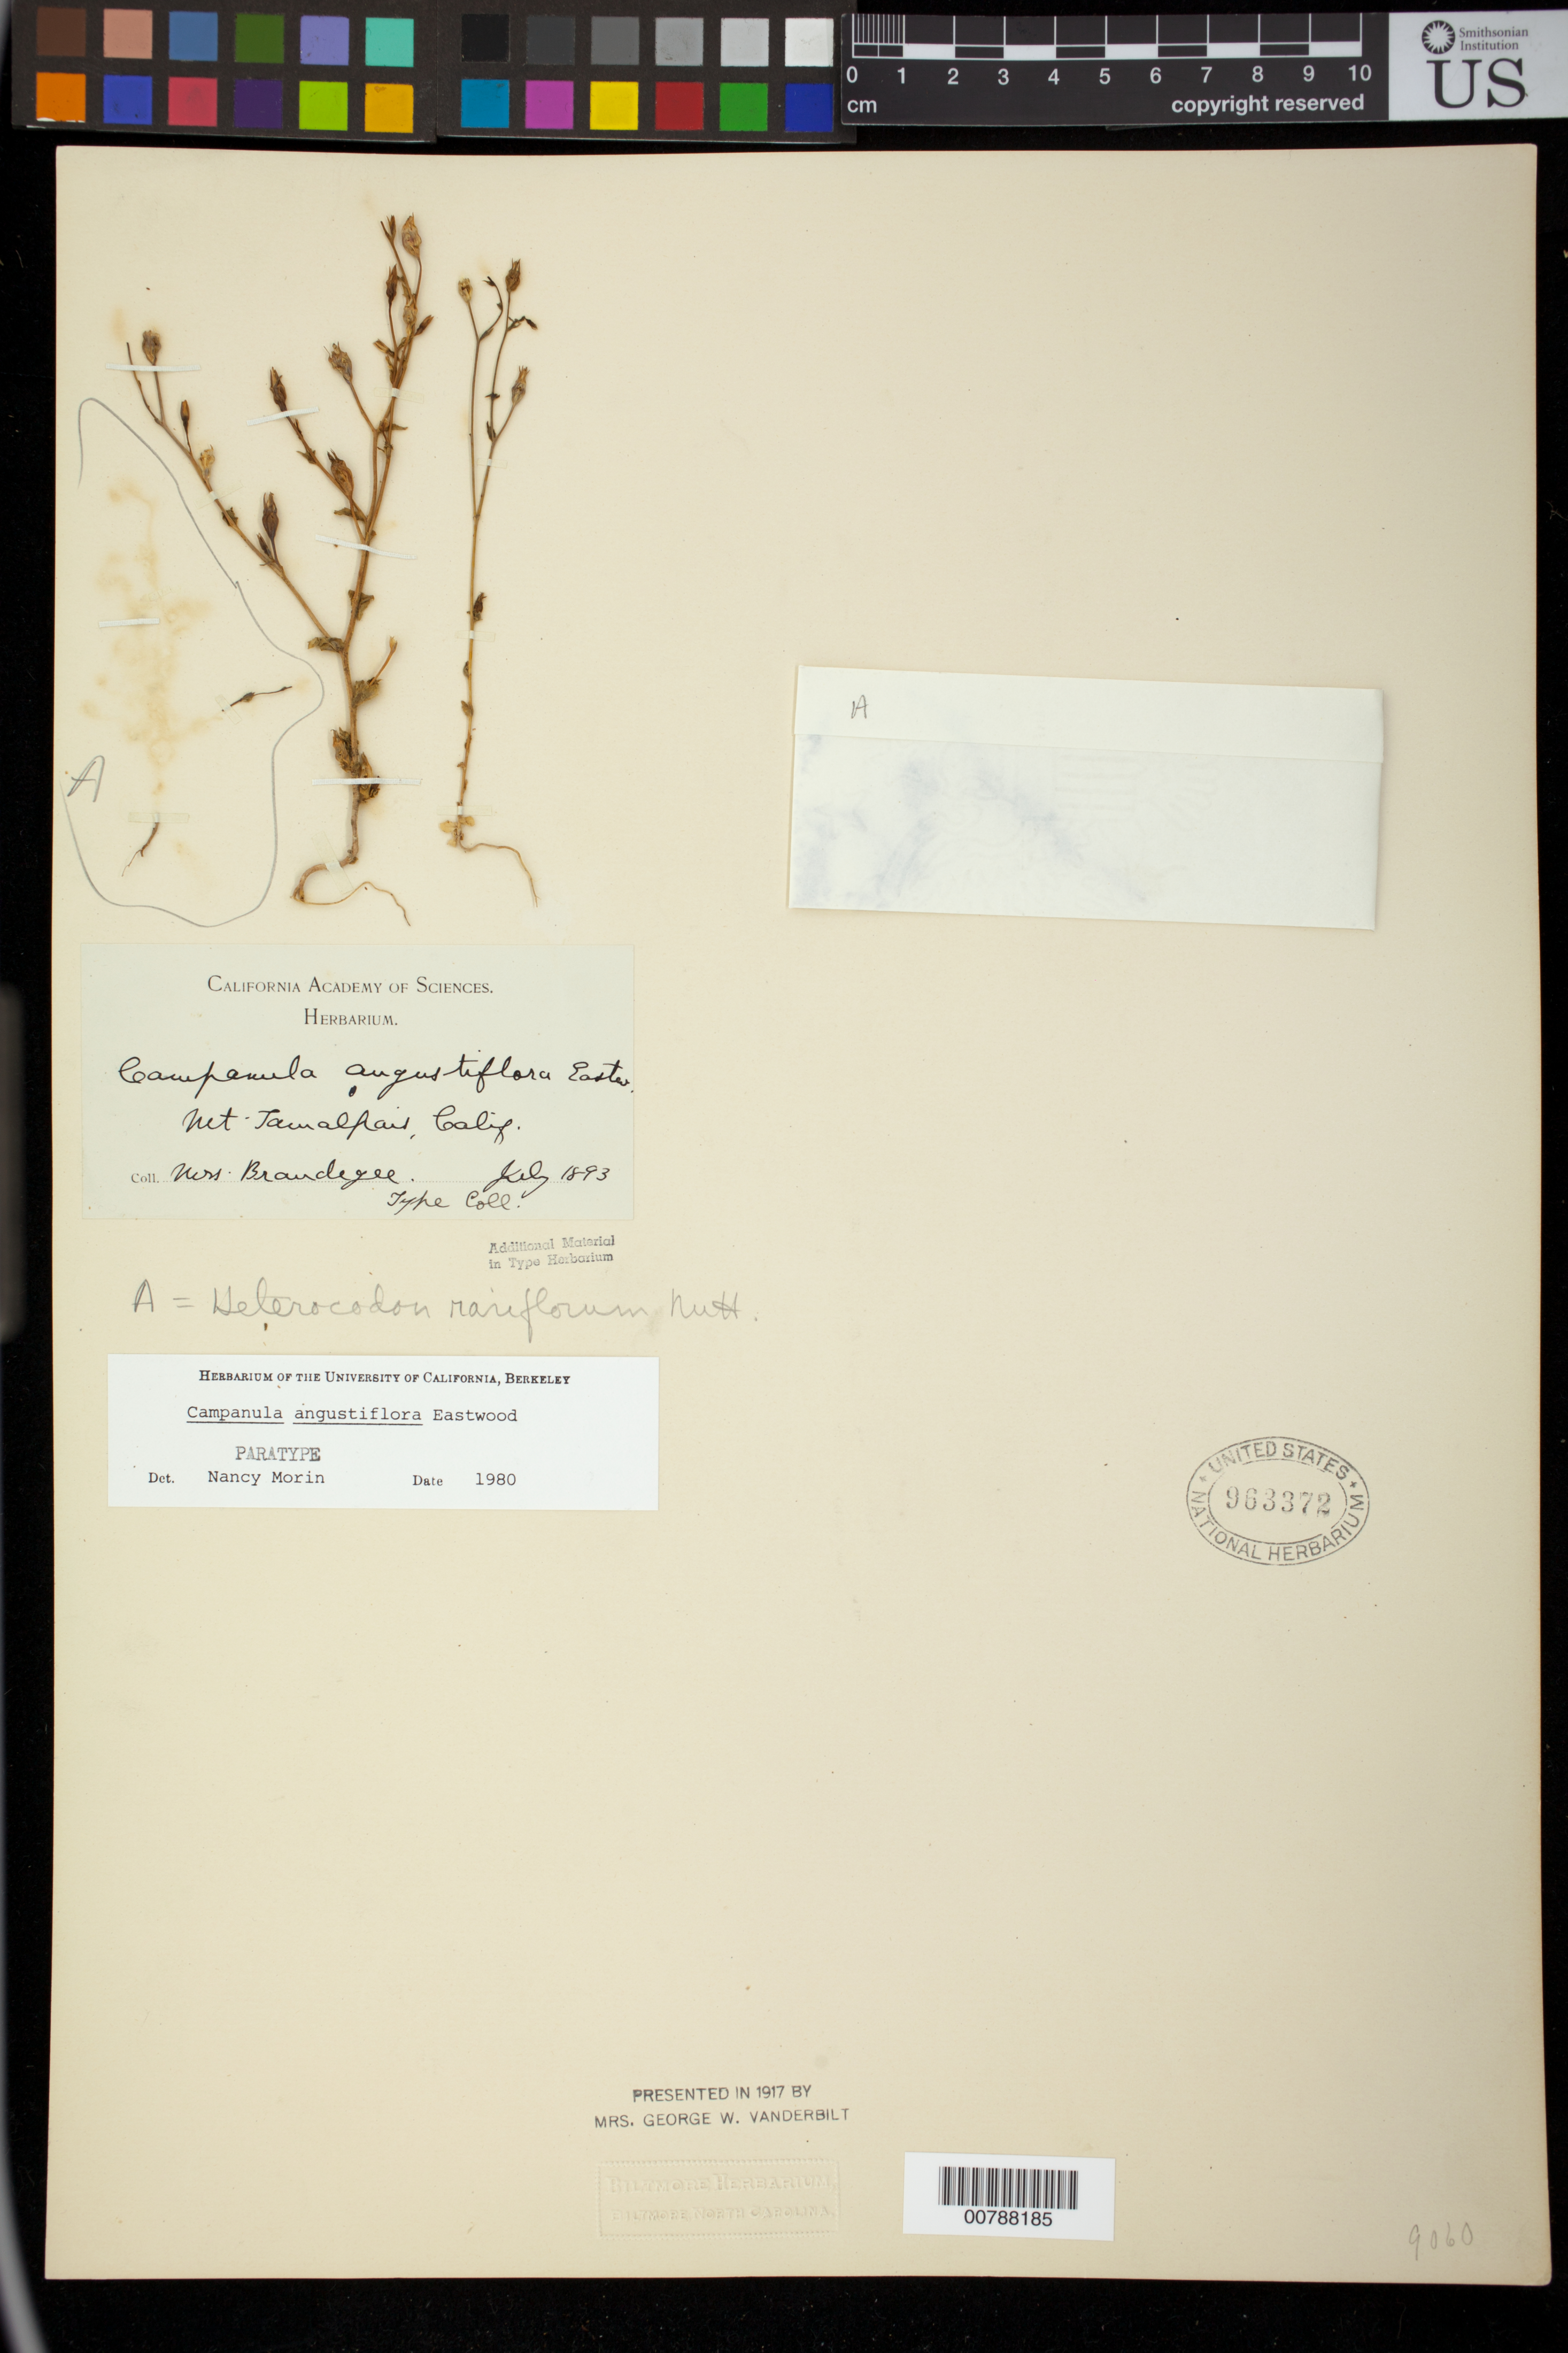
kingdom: Plantae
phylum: Tracheophyta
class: Magnoliopsida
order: Asterales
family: Campanulaceae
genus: Campanula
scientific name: Campanula angustiflora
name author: Eastw.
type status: Isosyntype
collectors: M. K. Brandegee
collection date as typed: Jul 1893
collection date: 1893-07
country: United States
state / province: California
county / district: Marin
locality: Mt. Tamalpais.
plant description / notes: Protologue cites several collections and does not clearly designated a type. Specimen annotated (1980) and cited (1980, Madrono 27: 155-156) by N. Morin as "paratype"; Morin cites a Curran collection (CAS) as "holotype" [Curran = maiden name of Mrs. Brandegee]. An Eastwood collection in the main herbarium may be an additional syntype.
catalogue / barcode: US 963372